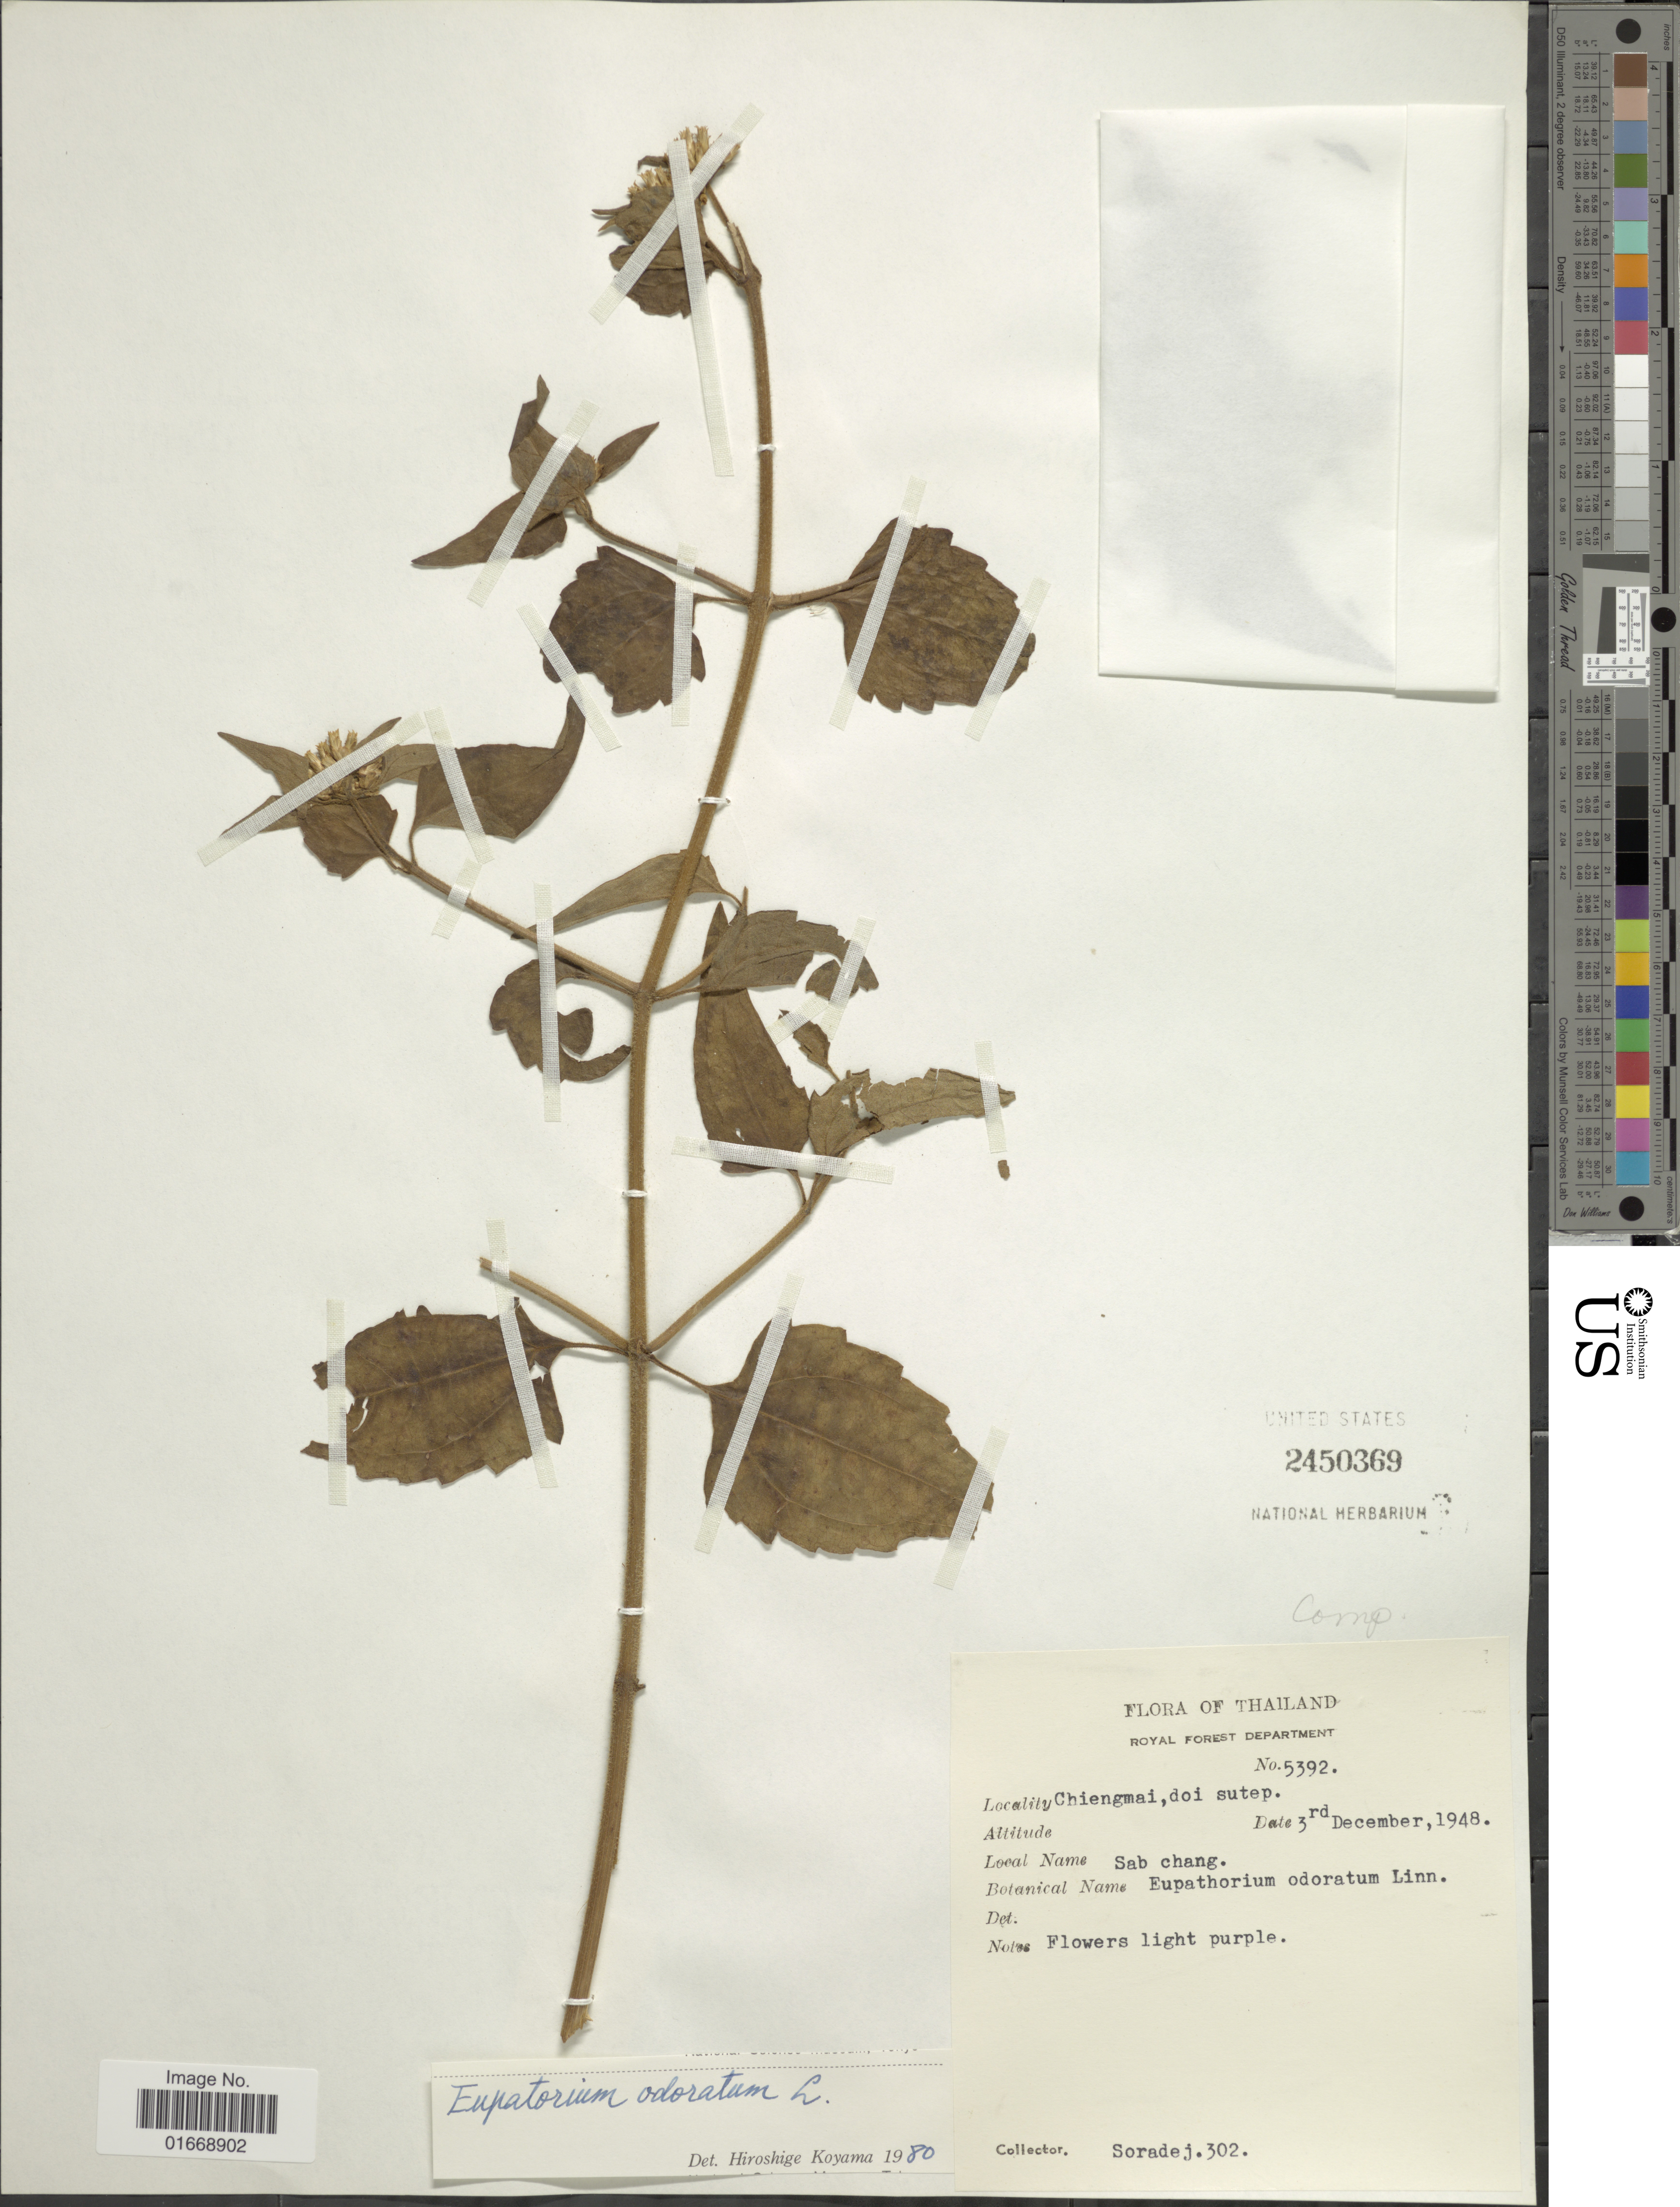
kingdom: Plantae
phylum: Tracheophyta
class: Magnoliopsida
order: Asterales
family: Asteraceae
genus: Chromolaena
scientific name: Chromolaena odorata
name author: (L.) R.M. King & H. Rob.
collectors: Soradej.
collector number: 302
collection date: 1948-12-03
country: Thailand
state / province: Chiang Mai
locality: Chiengmai, doi sutep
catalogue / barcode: US 2450369